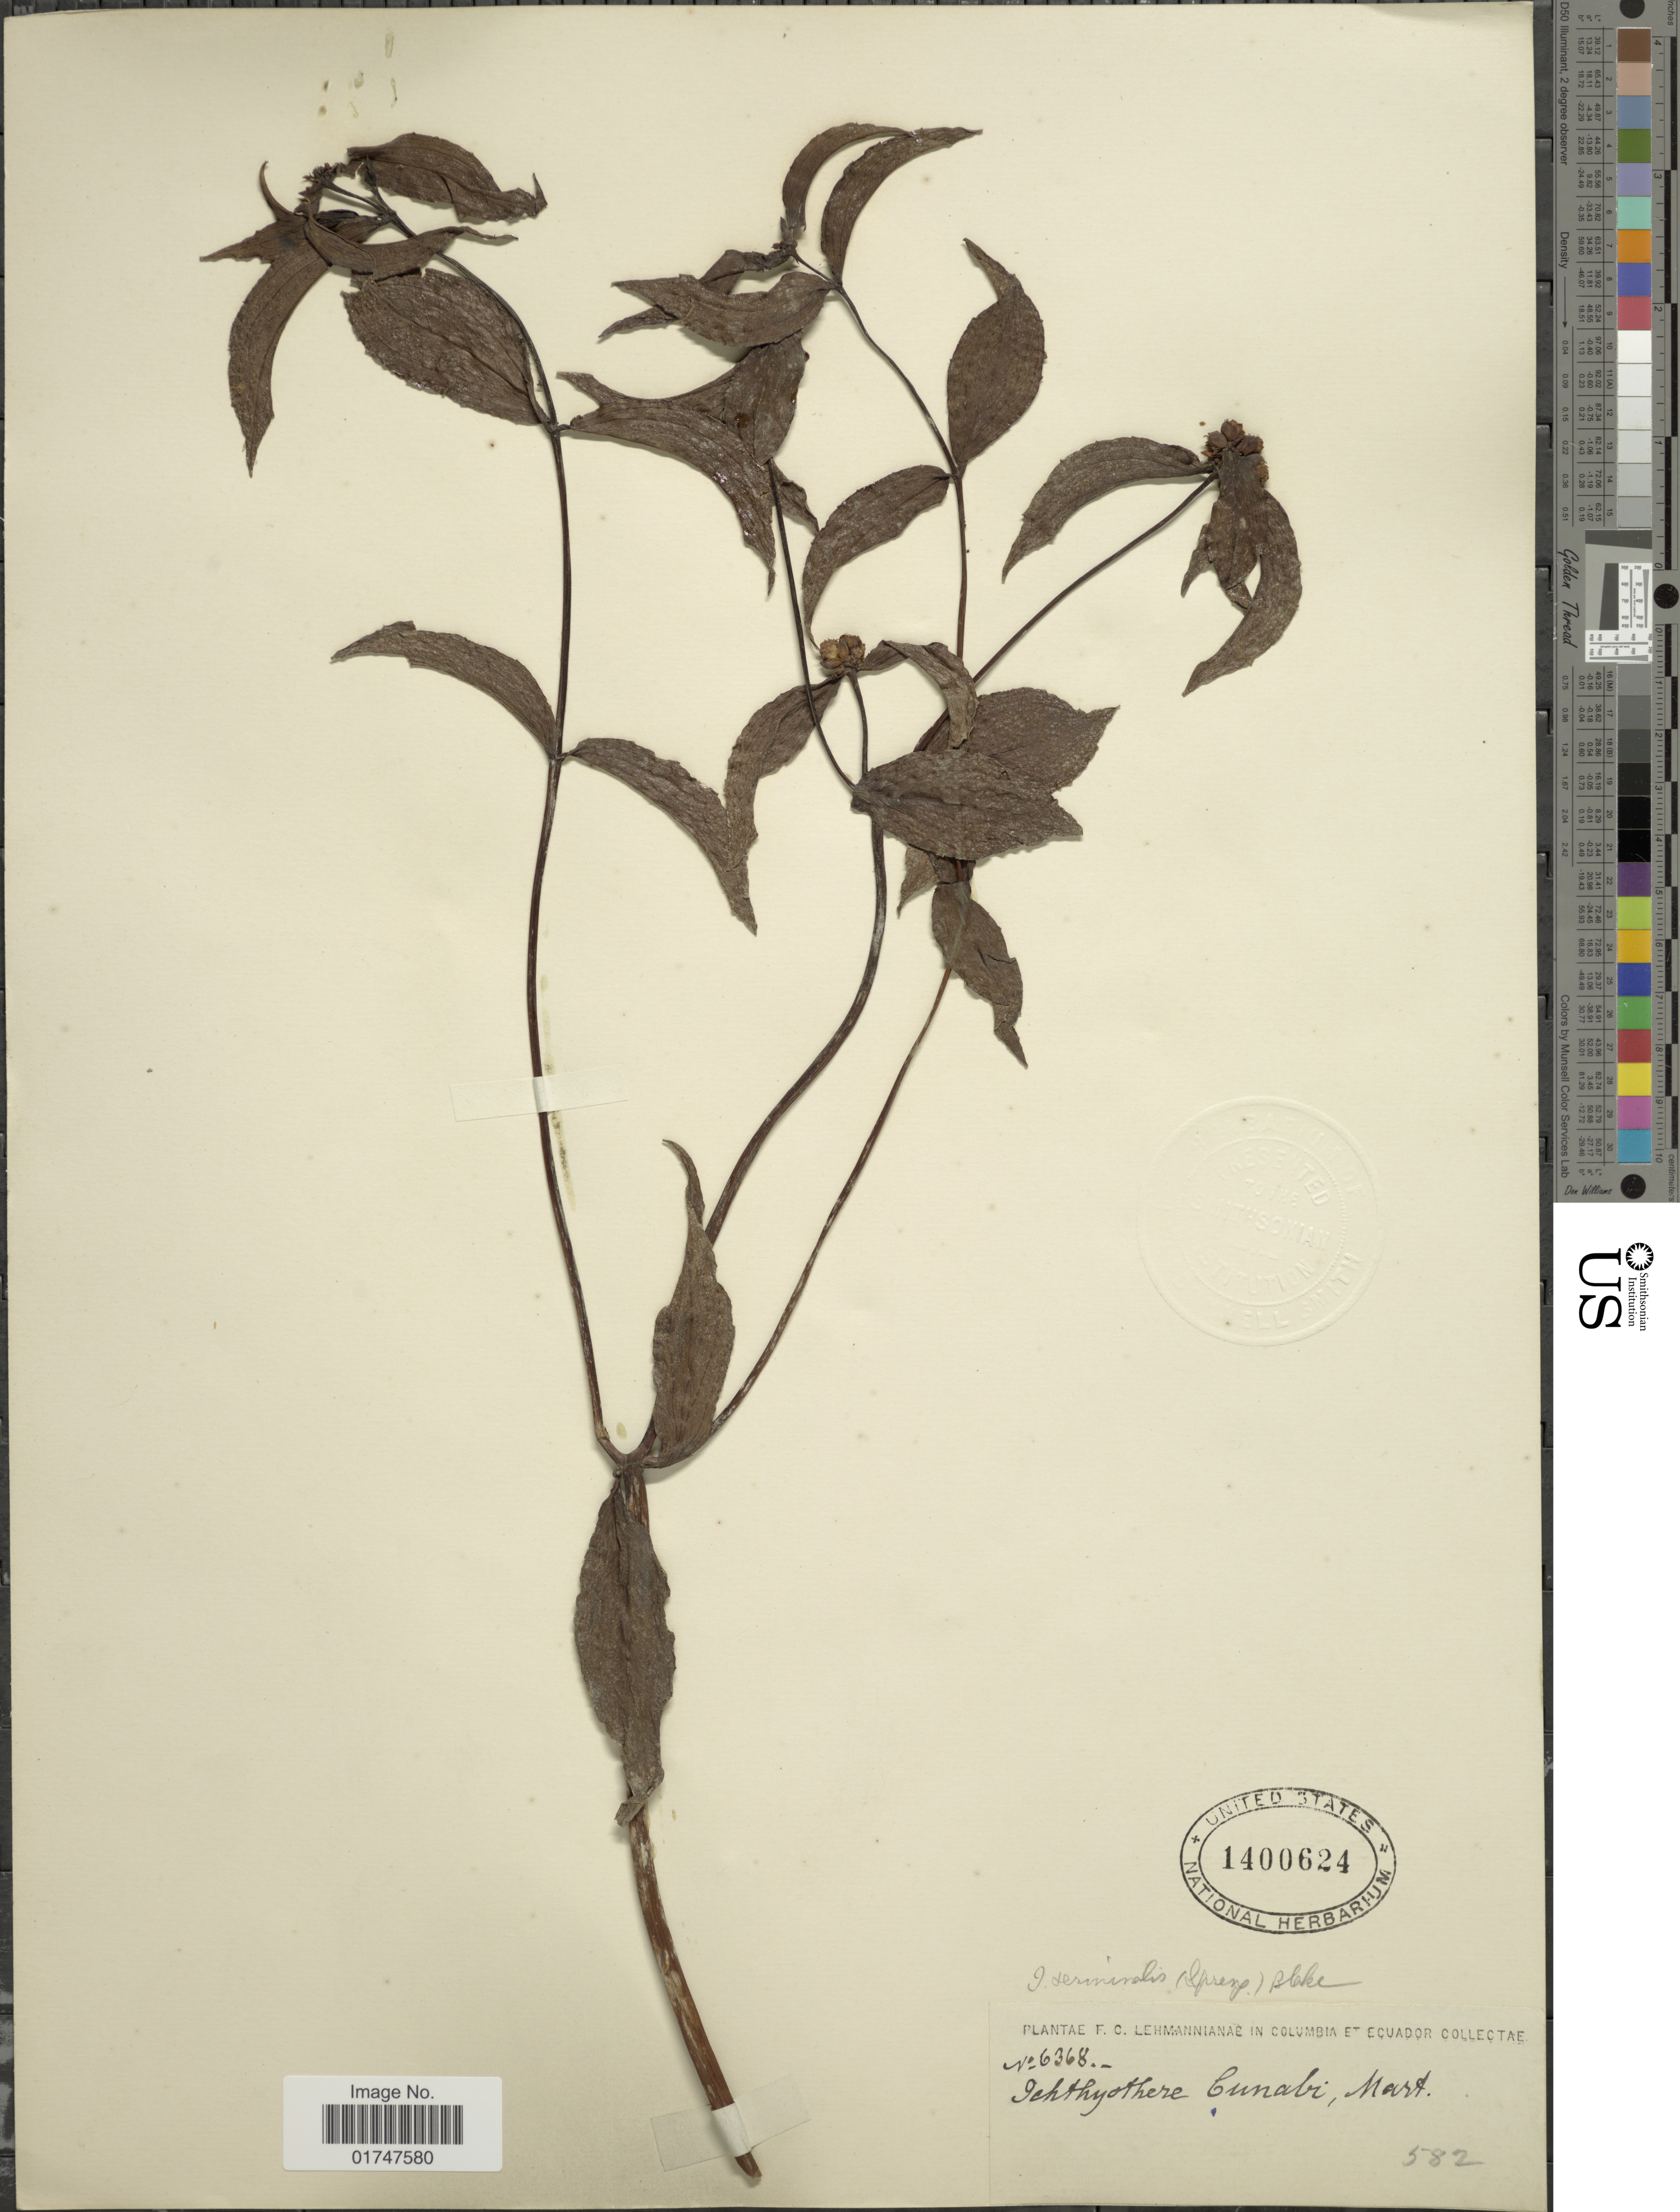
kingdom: Plantae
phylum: Tracheophyta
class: Magnoliopsida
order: Asterales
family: Asteraceae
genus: Ichthyothere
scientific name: Ichthyothere terminalis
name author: (Spreng.) S.F. Blake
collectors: F. C. Lehmann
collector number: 6368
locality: Columbia et Ecuador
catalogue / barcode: US 1400624